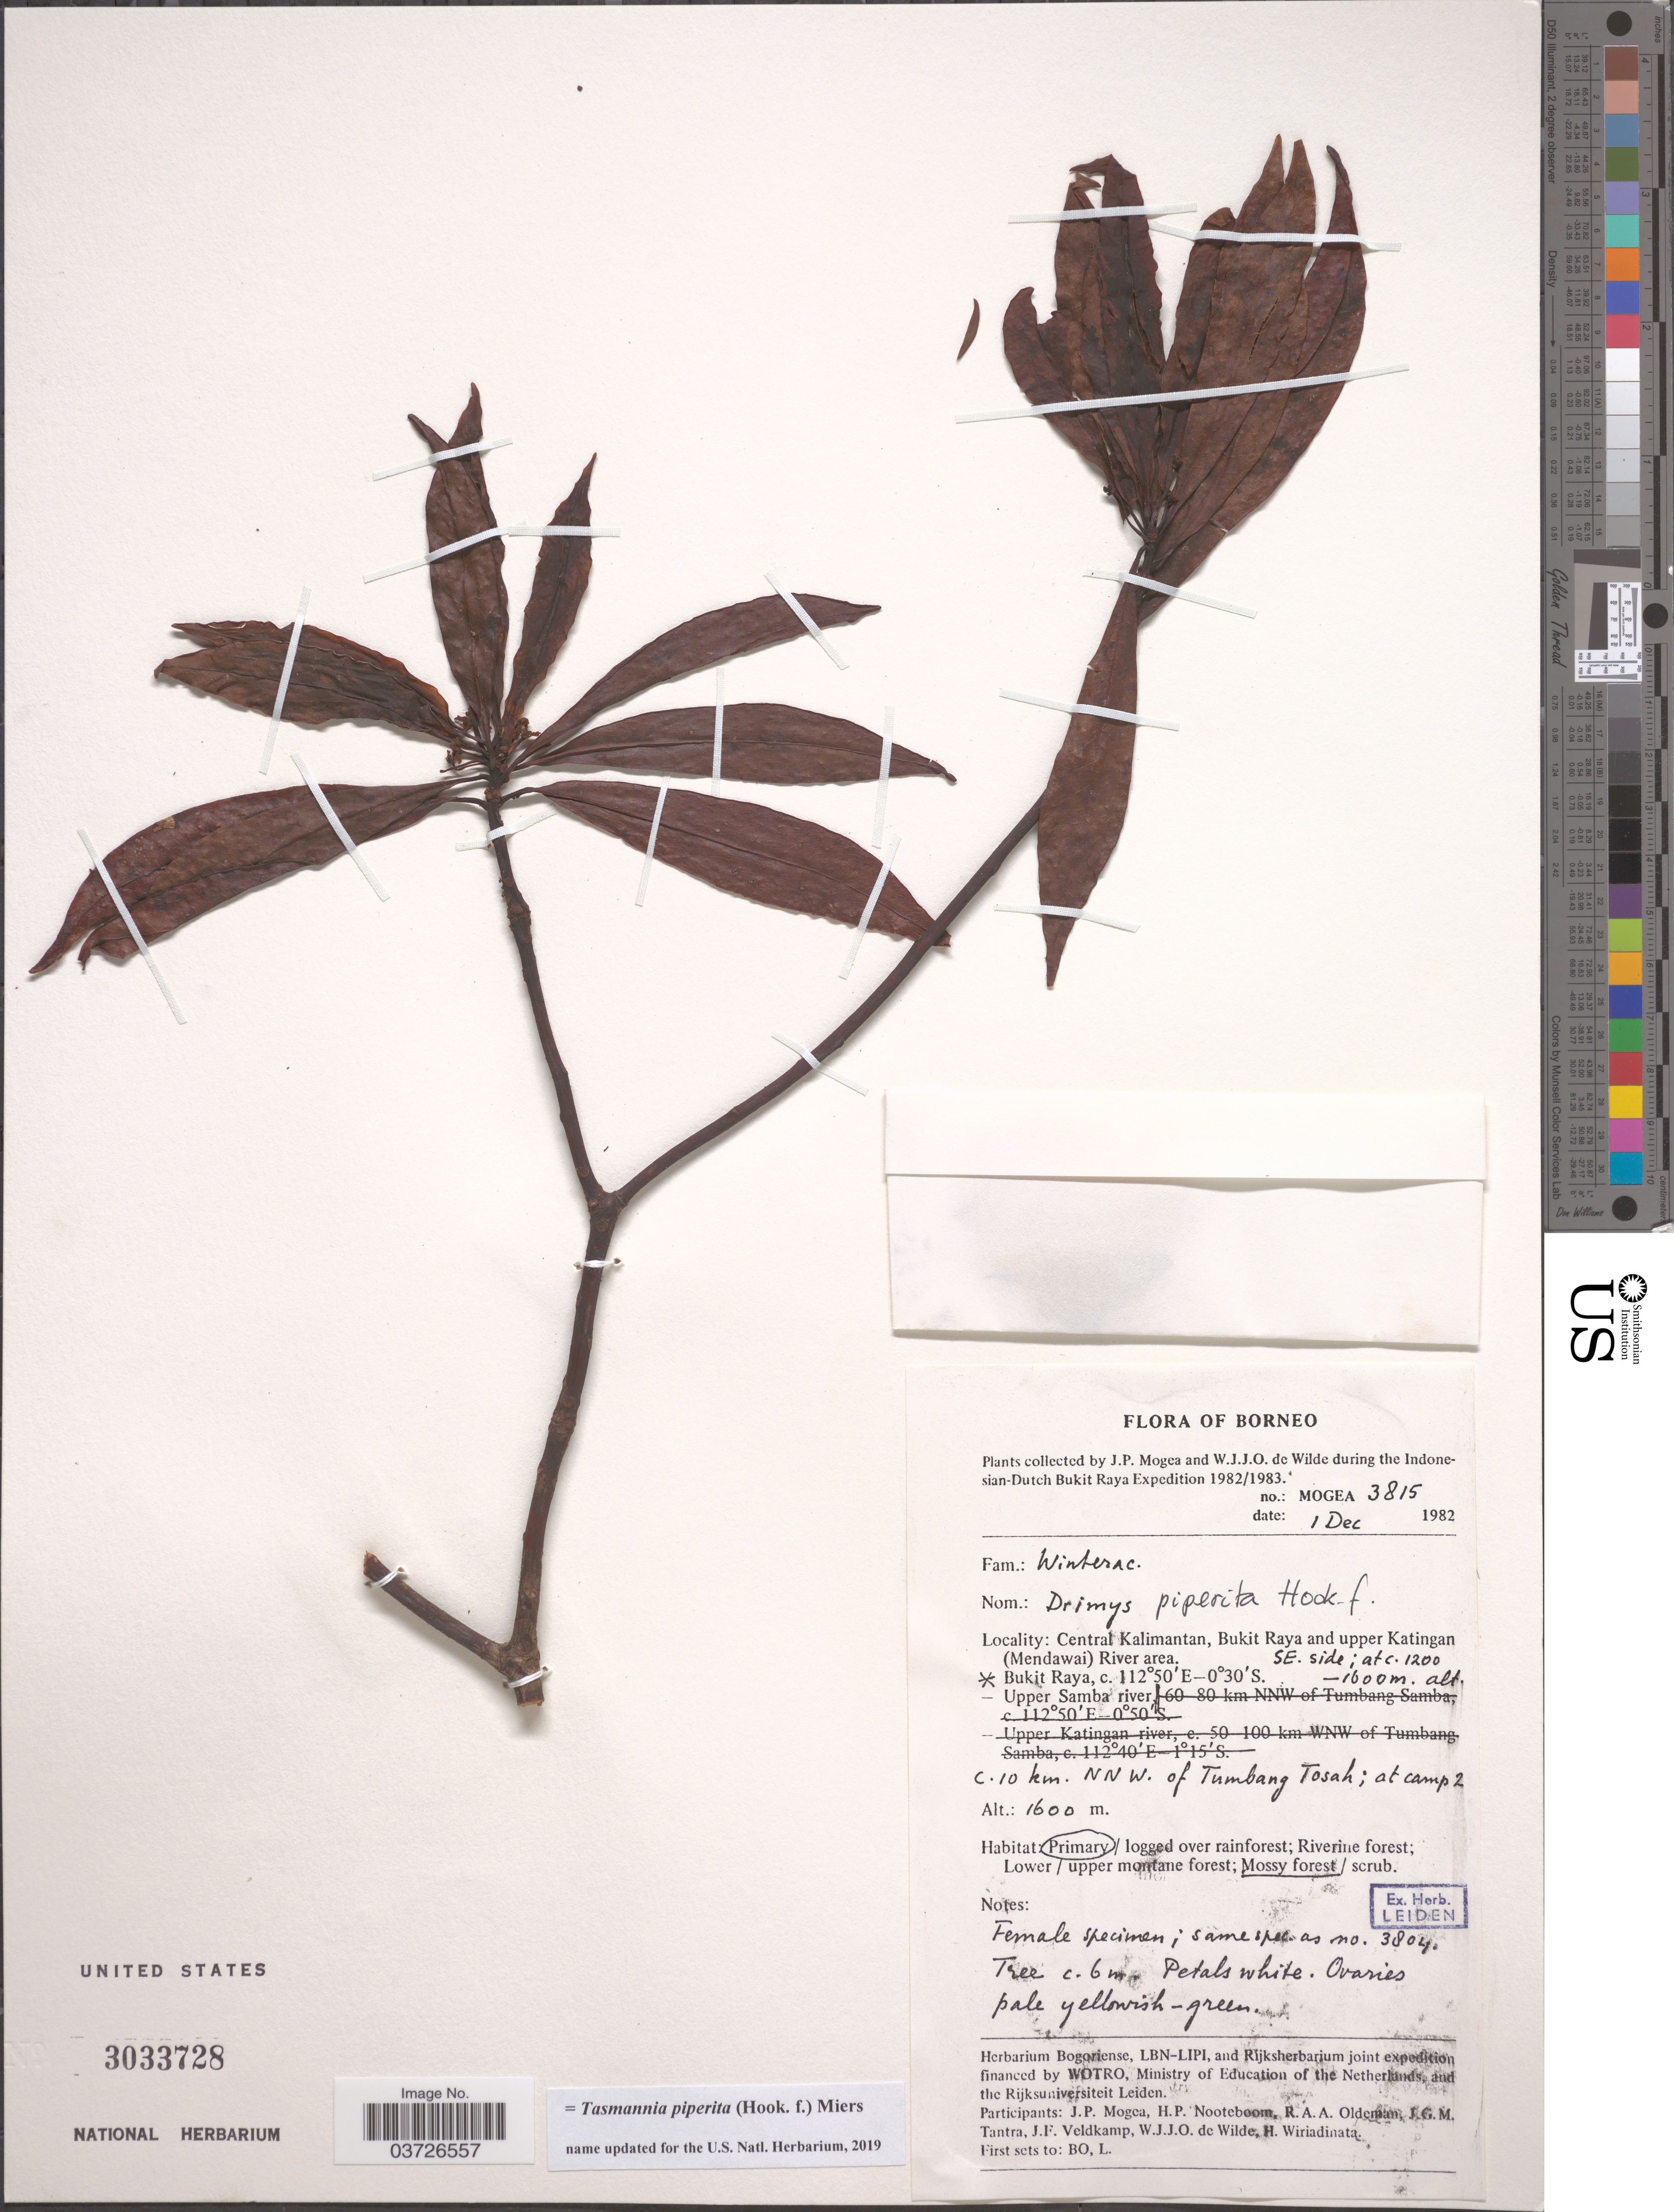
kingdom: Plantae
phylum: Tracheophyta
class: Magnoliopsida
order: Canellales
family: Winteraceae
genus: Tasmannia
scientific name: Tasmannia piperita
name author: (Hook. f.) Miers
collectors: J. Mogea, W. J. de Wilde, H. P. Nooteboom, R. Oldeman & et al.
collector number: Mogea3815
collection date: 1982-12-01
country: Indonesia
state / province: Kalimantan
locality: Borneo. Central Kalimantan, Bukit Raya and upper Katingan (Mendawai) River area. SE. side; Bukit Raya, Upper Samba river. C. 10 km. NNW. of Tumbang Tosah; at camp 2.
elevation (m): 1600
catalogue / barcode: US 3033728